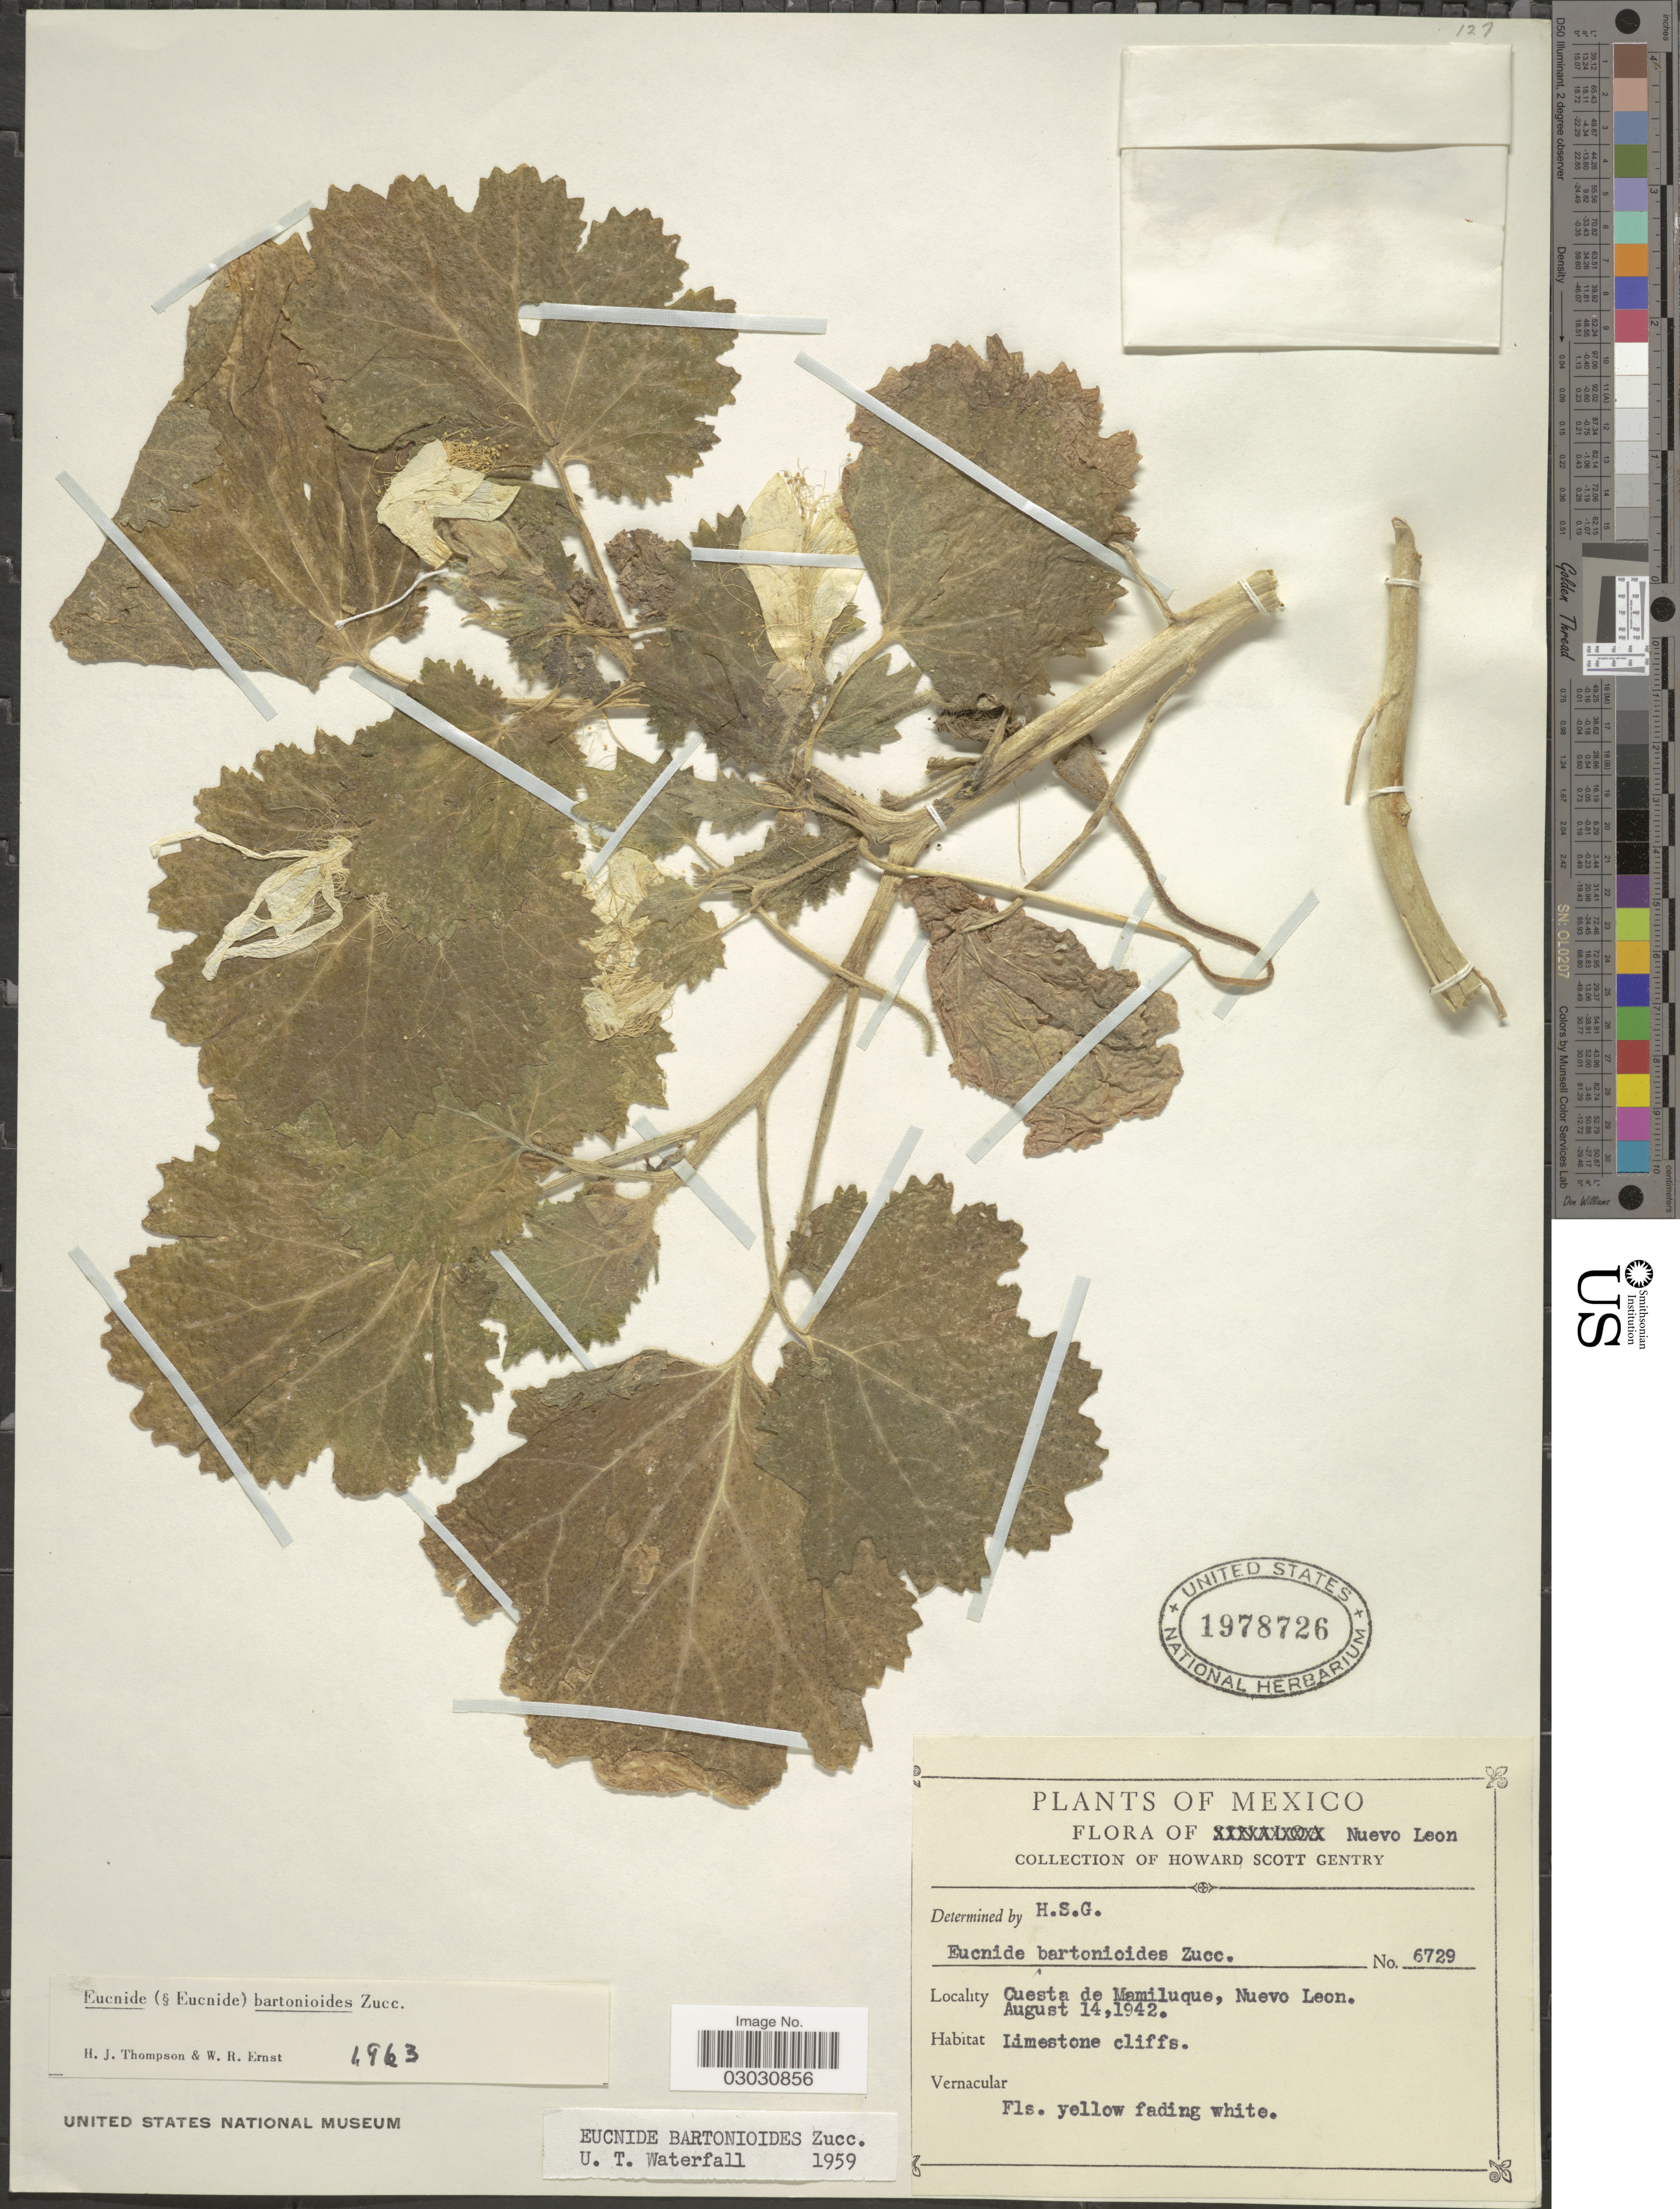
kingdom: Plantae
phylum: Tracheophyta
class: Magnoliopsida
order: Cornales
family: Loasaceae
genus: Eucnide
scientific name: Eucnide bartonioides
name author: Zucc.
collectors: H. S. Gentry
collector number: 6729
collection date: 1942-08-14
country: Mexico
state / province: Nuevo León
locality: Cuesta de Mamiluque.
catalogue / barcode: US 1978726